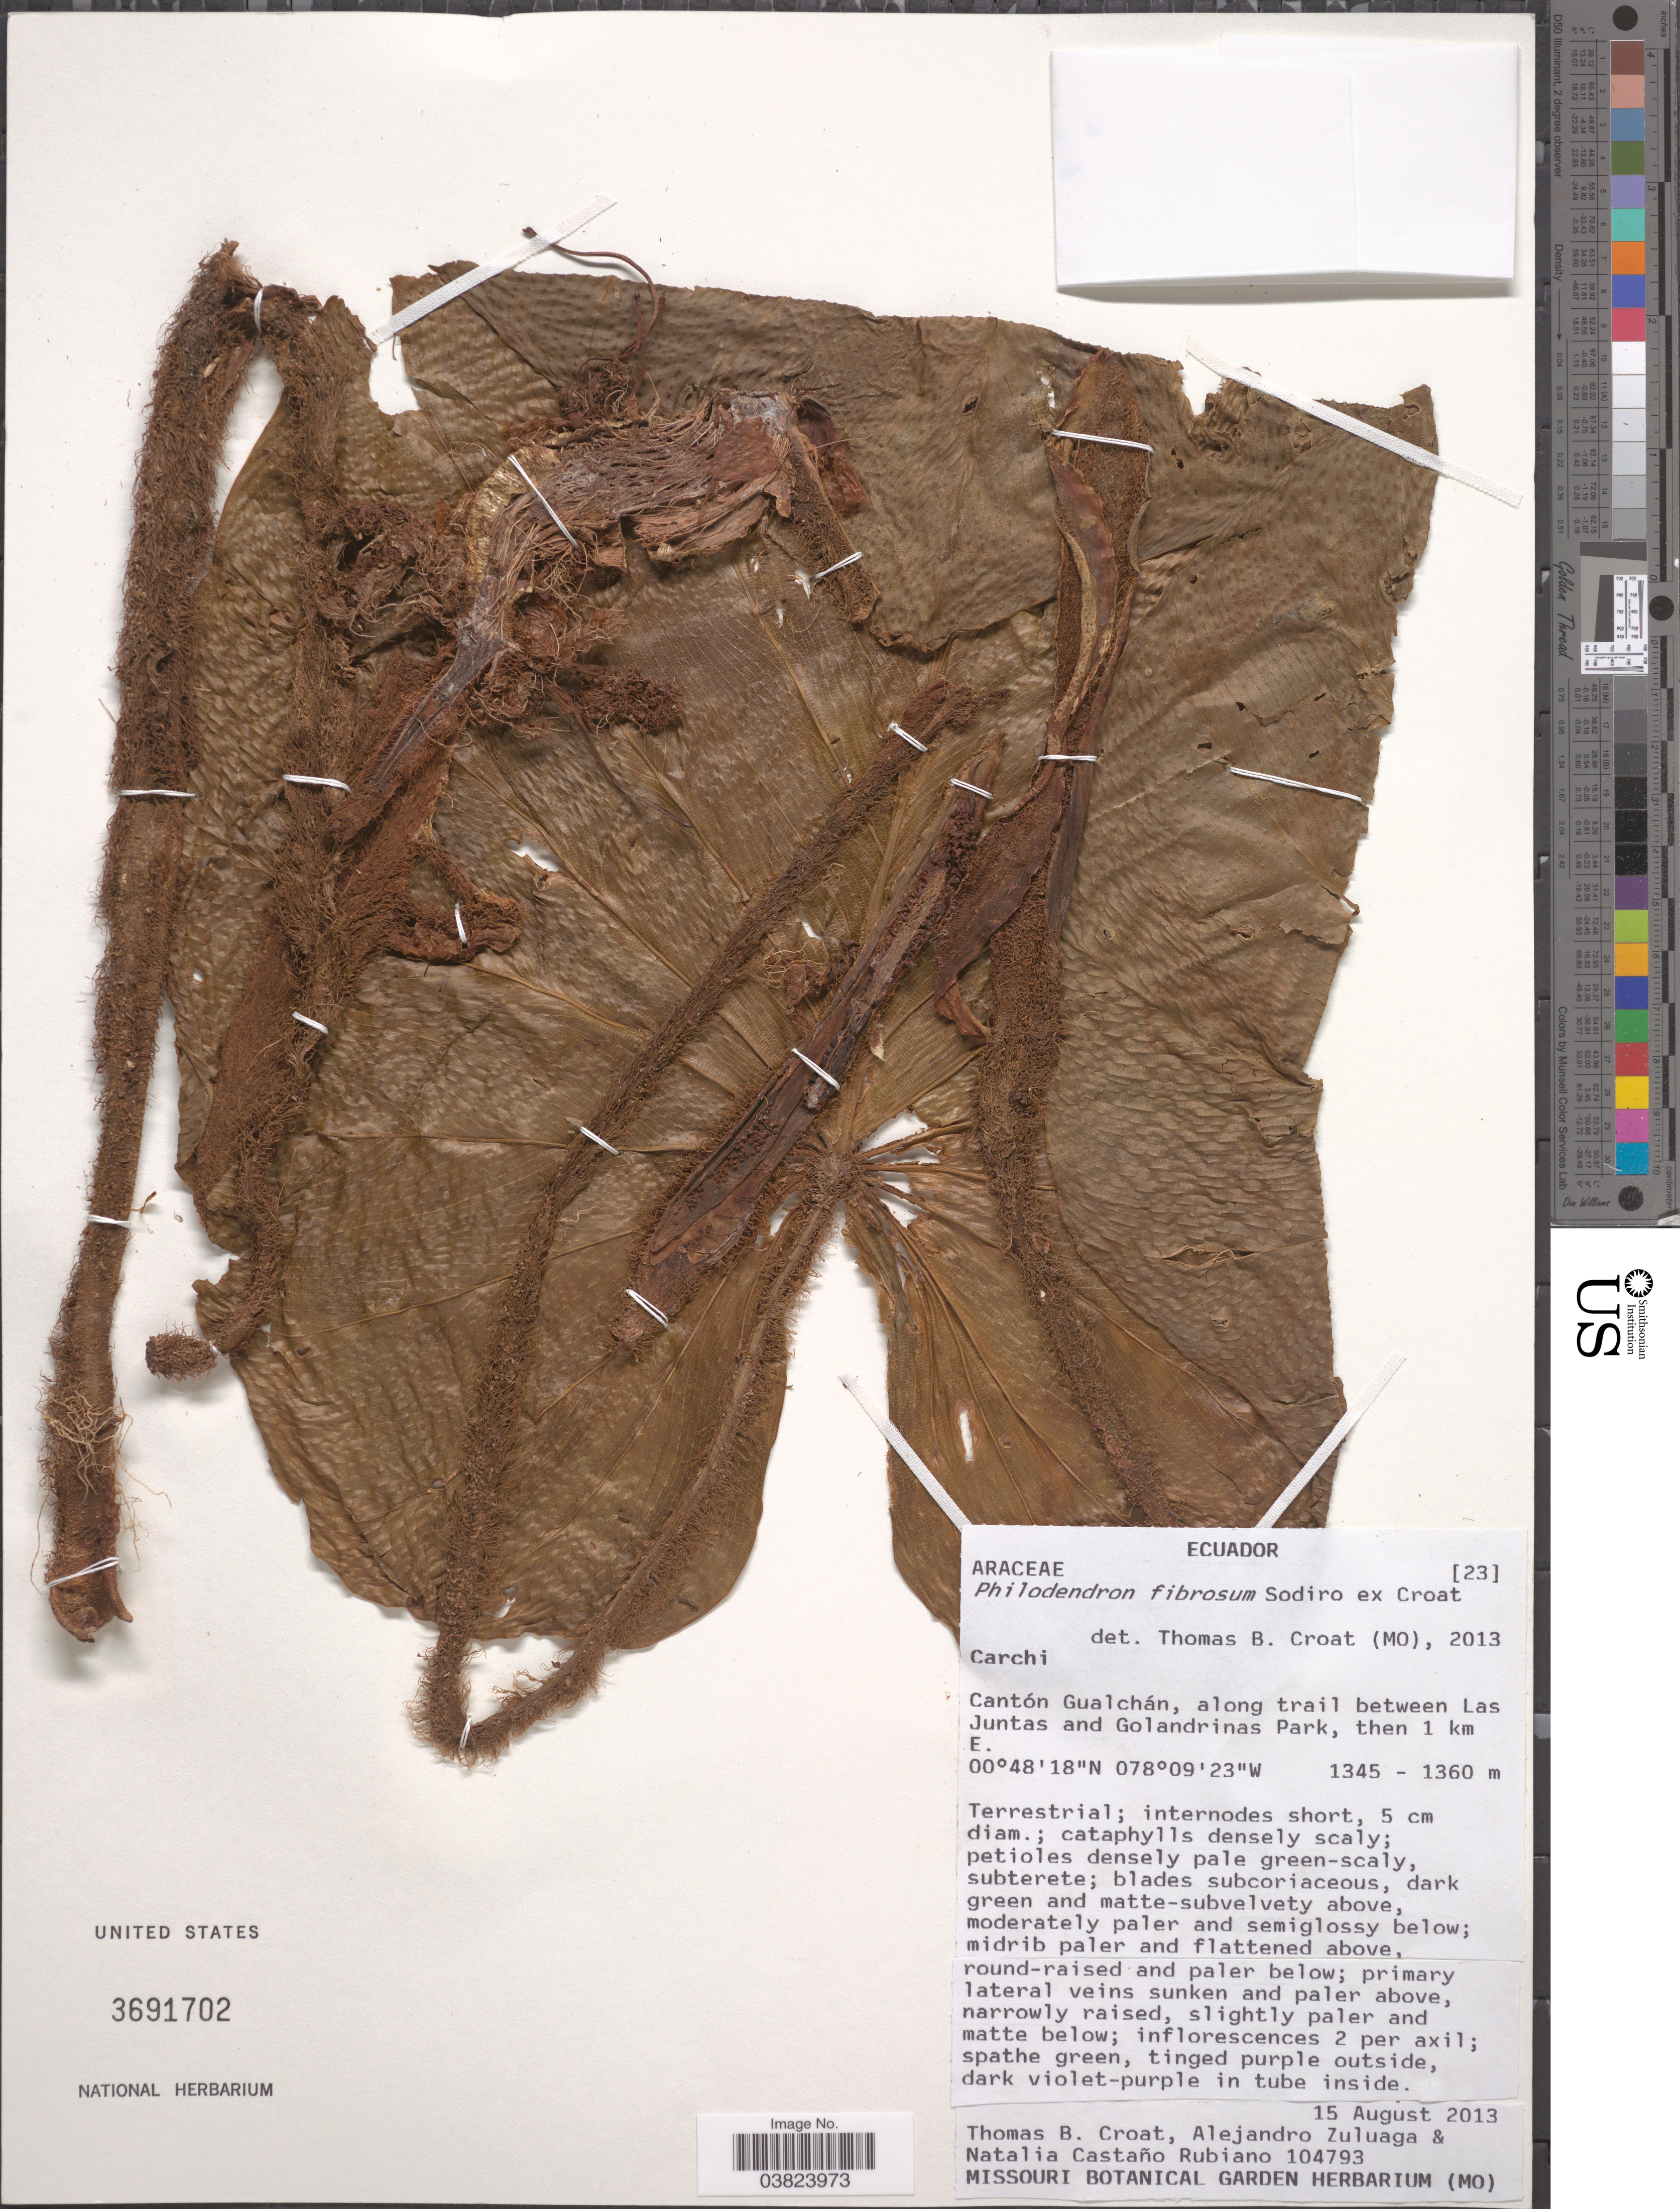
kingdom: Plantae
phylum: Tracheophyta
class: Liliopsida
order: Alismatales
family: Araceae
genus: Philodendron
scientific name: Philodendron fibrosum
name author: Sodiro ex Croat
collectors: T. B. Croat, A. Zuluaga & N. Castaño Rubiano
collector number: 104793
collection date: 2013-08-15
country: Ecuador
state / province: Carchi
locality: Cantón Gualchán, along trail between Las Juntas and Golandrinas Park, then 1 km E.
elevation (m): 1345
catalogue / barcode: US 3691702